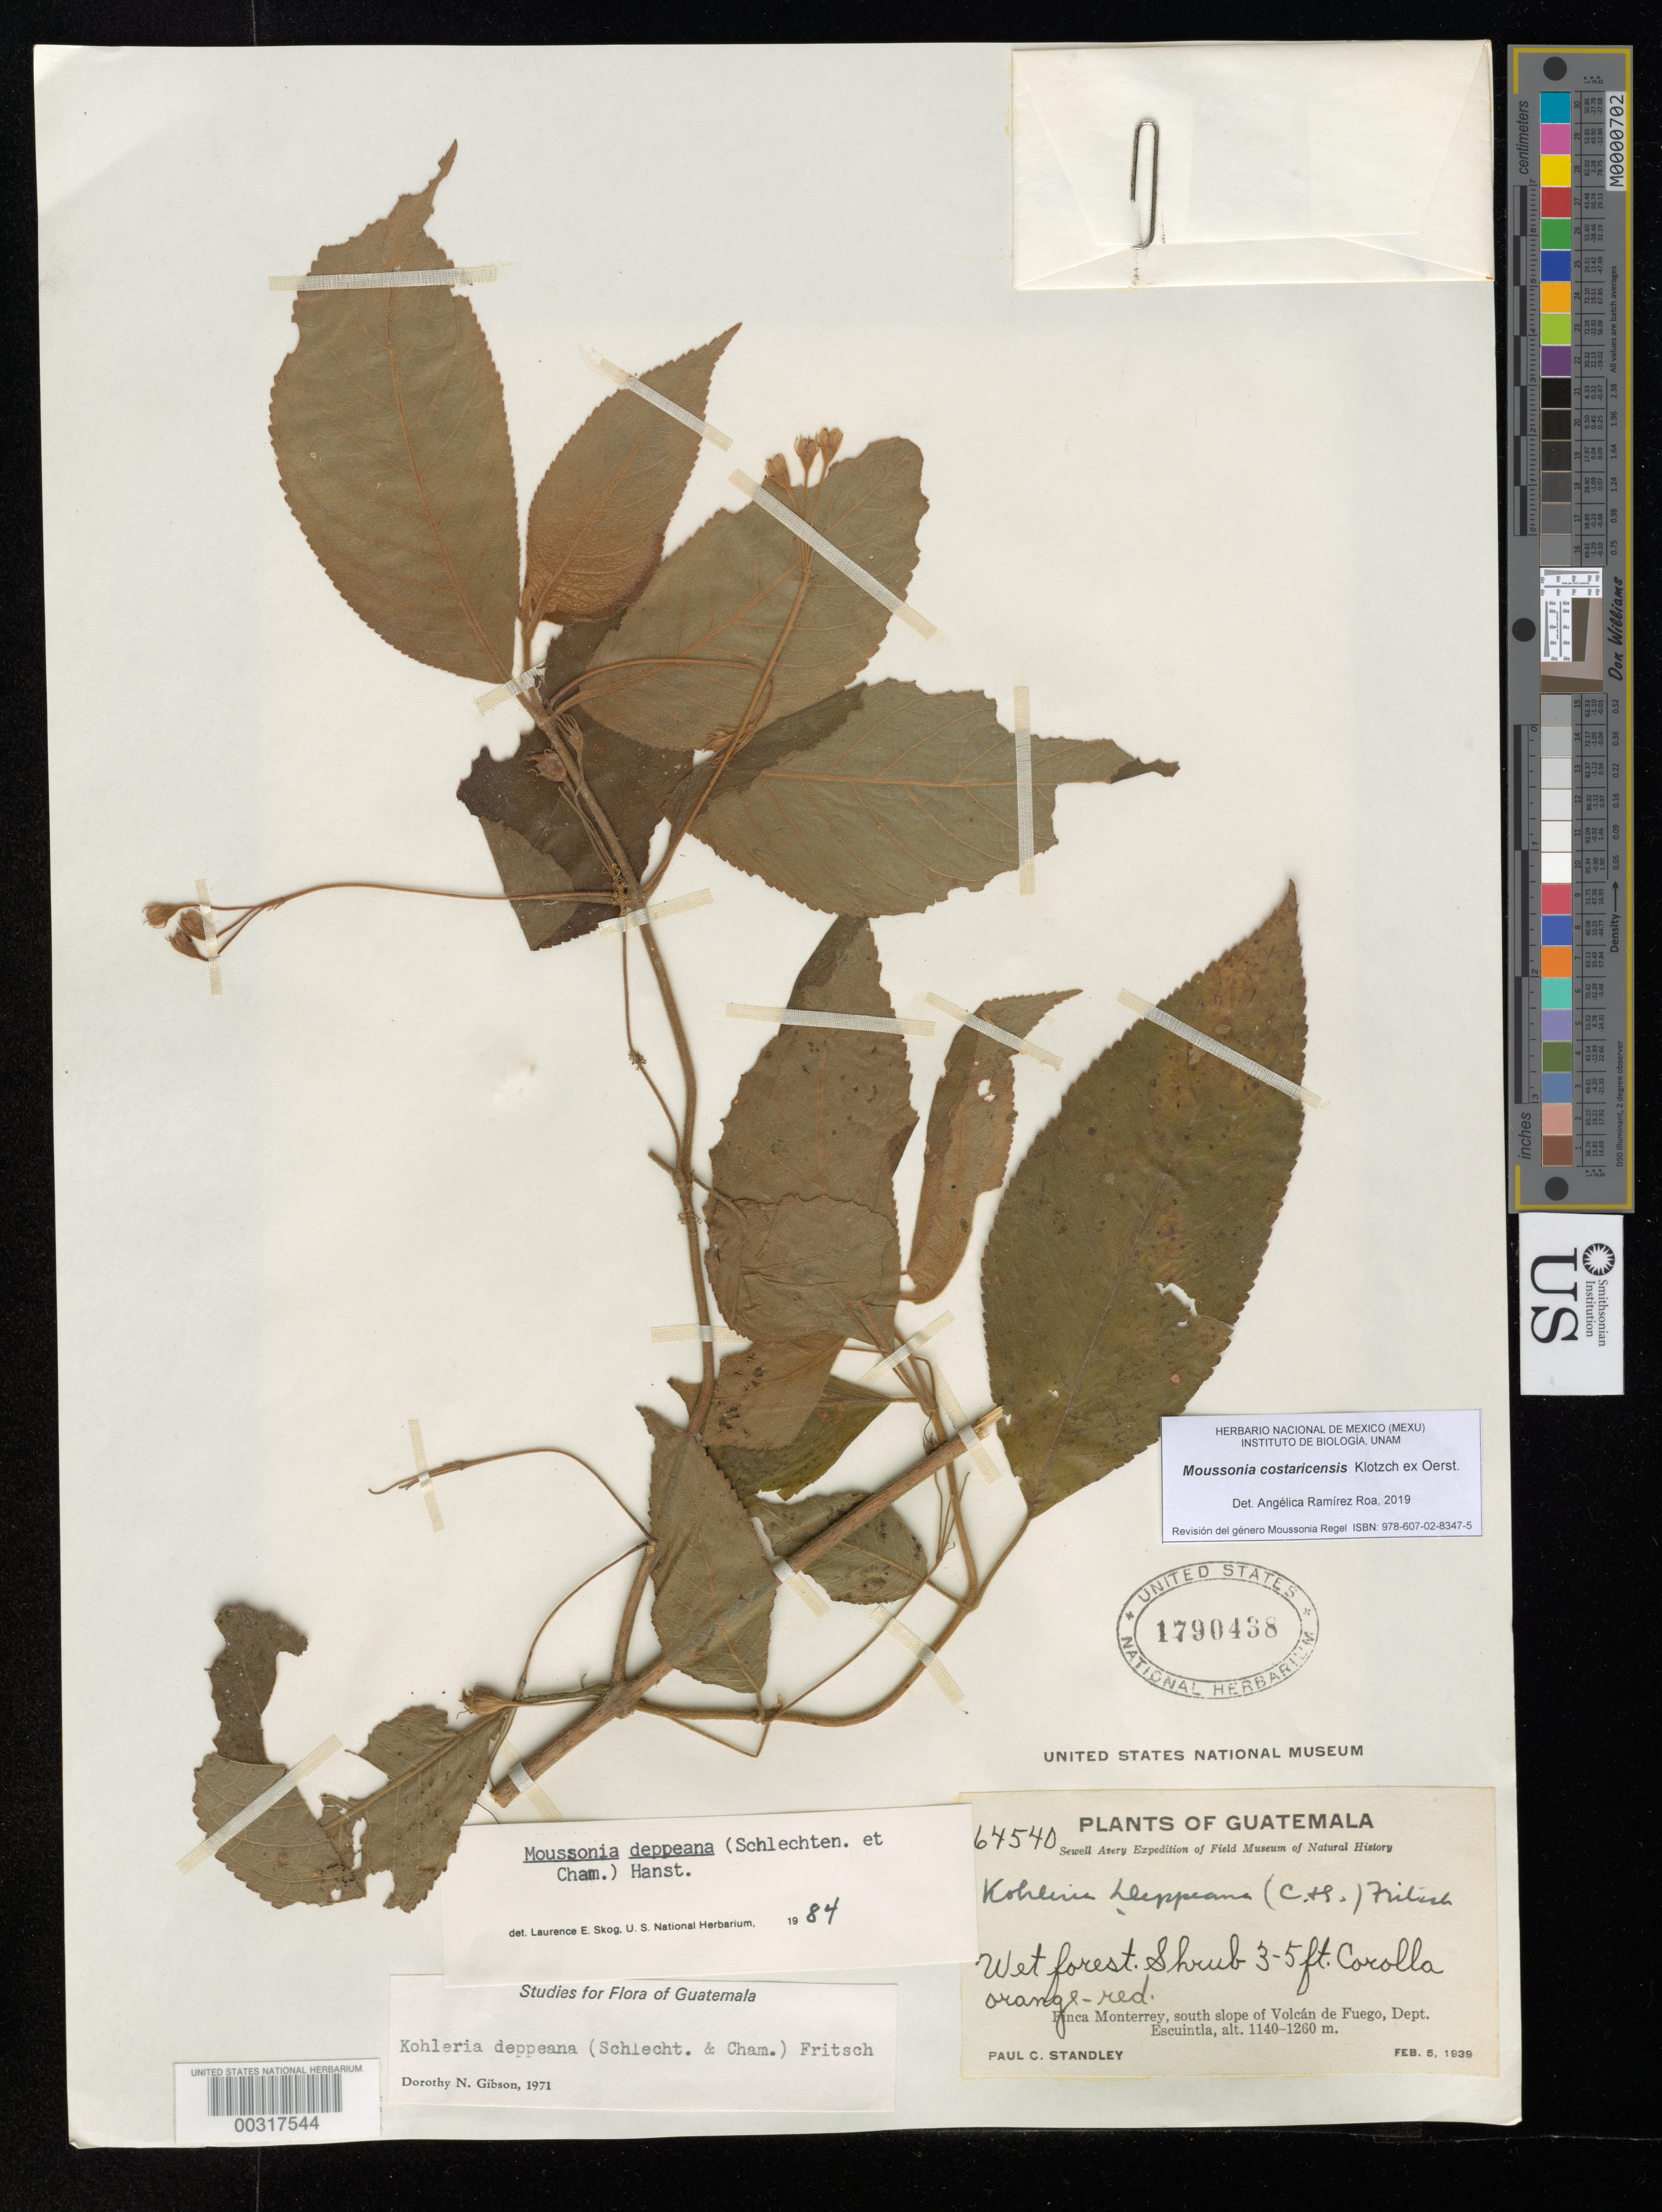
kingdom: Plantae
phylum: Tracheophyta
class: Magnoliopsida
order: Lamiales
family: Gesneriaceae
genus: Moussonia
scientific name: Moussonia costaricensis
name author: Klotzsch ex Oerst.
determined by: Ramírez-Roa, A.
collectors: P. C. Standley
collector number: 64540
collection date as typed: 05 Feb 1939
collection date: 1939-02-05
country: Guatemala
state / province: Escuintla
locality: Finca Monterrey, south slope of Volcan de Fuego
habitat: Wet forest.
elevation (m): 1140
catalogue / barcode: US 1790438